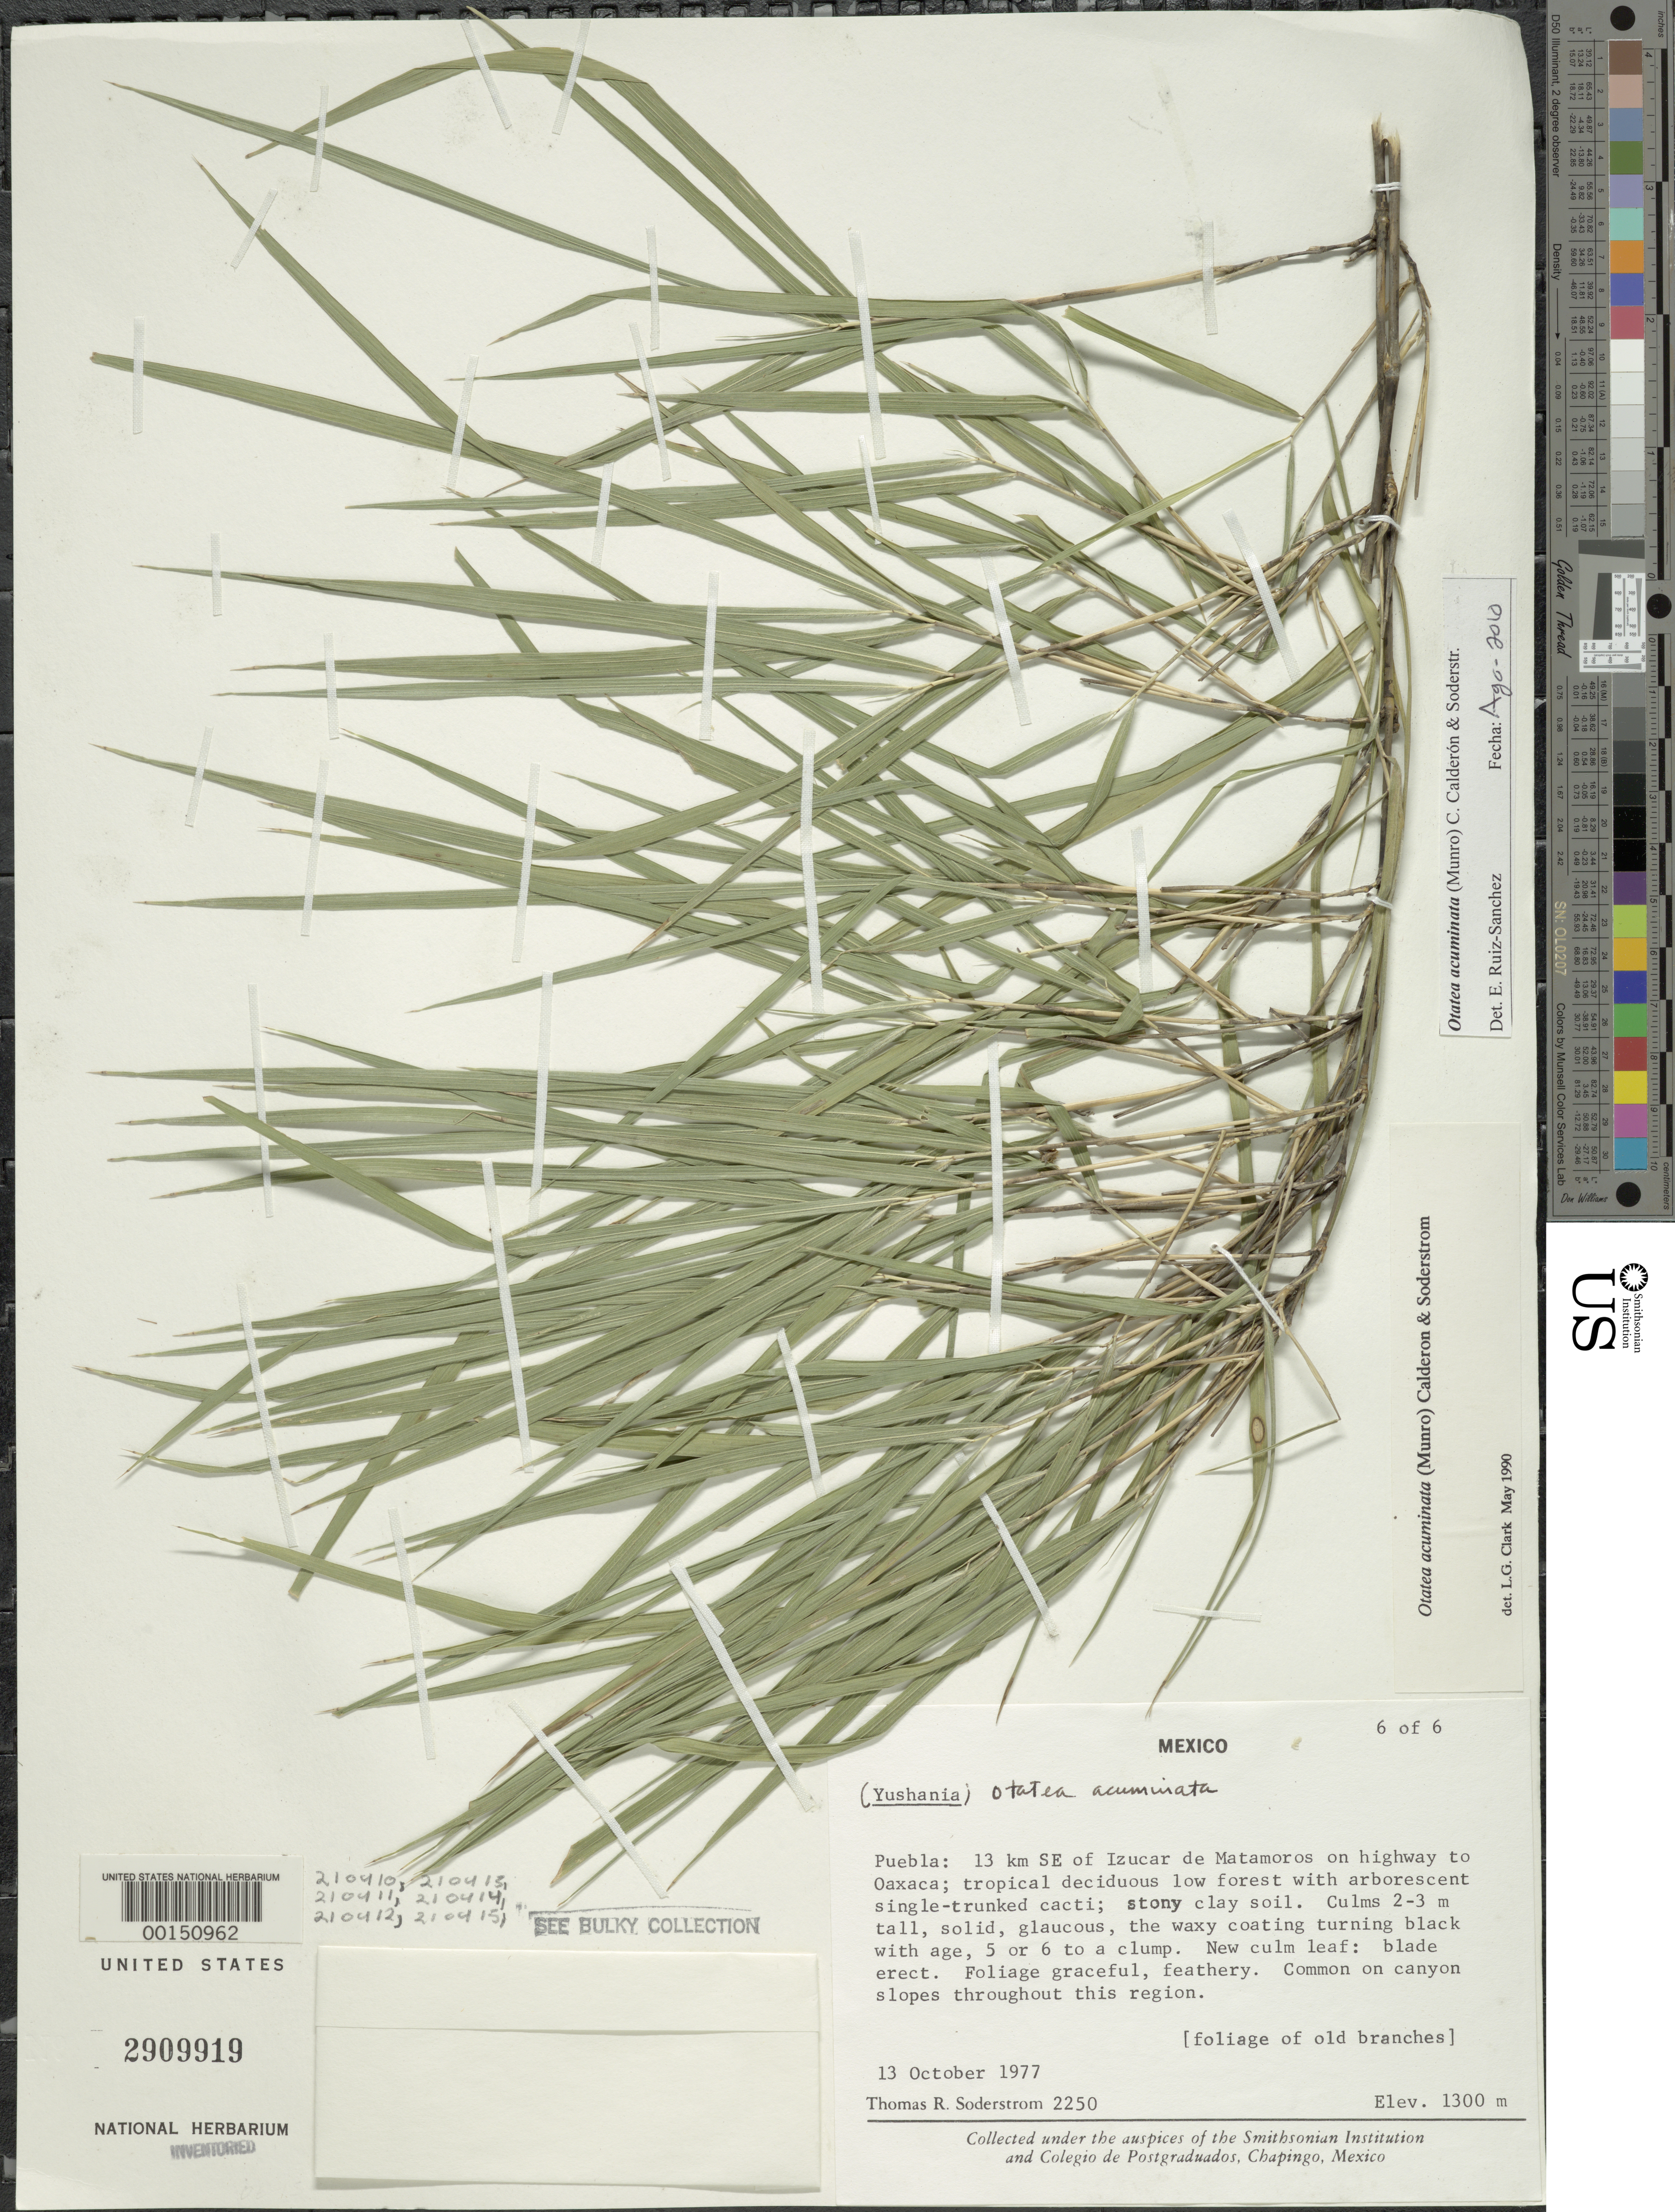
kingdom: Plantae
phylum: Tracheophyta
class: Liliopsida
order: Poales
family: Poaceae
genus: Otatea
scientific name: Otatea acuminata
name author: (Munro) C. E. Calderón & Soderstr.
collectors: T. R. Soderstrom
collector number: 2250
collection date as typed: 13 Oct 1977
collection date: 1977-10-13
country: Mexico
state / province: Puebla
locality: Izucar de Matamoros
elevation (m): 1300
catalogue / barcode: US 2909919